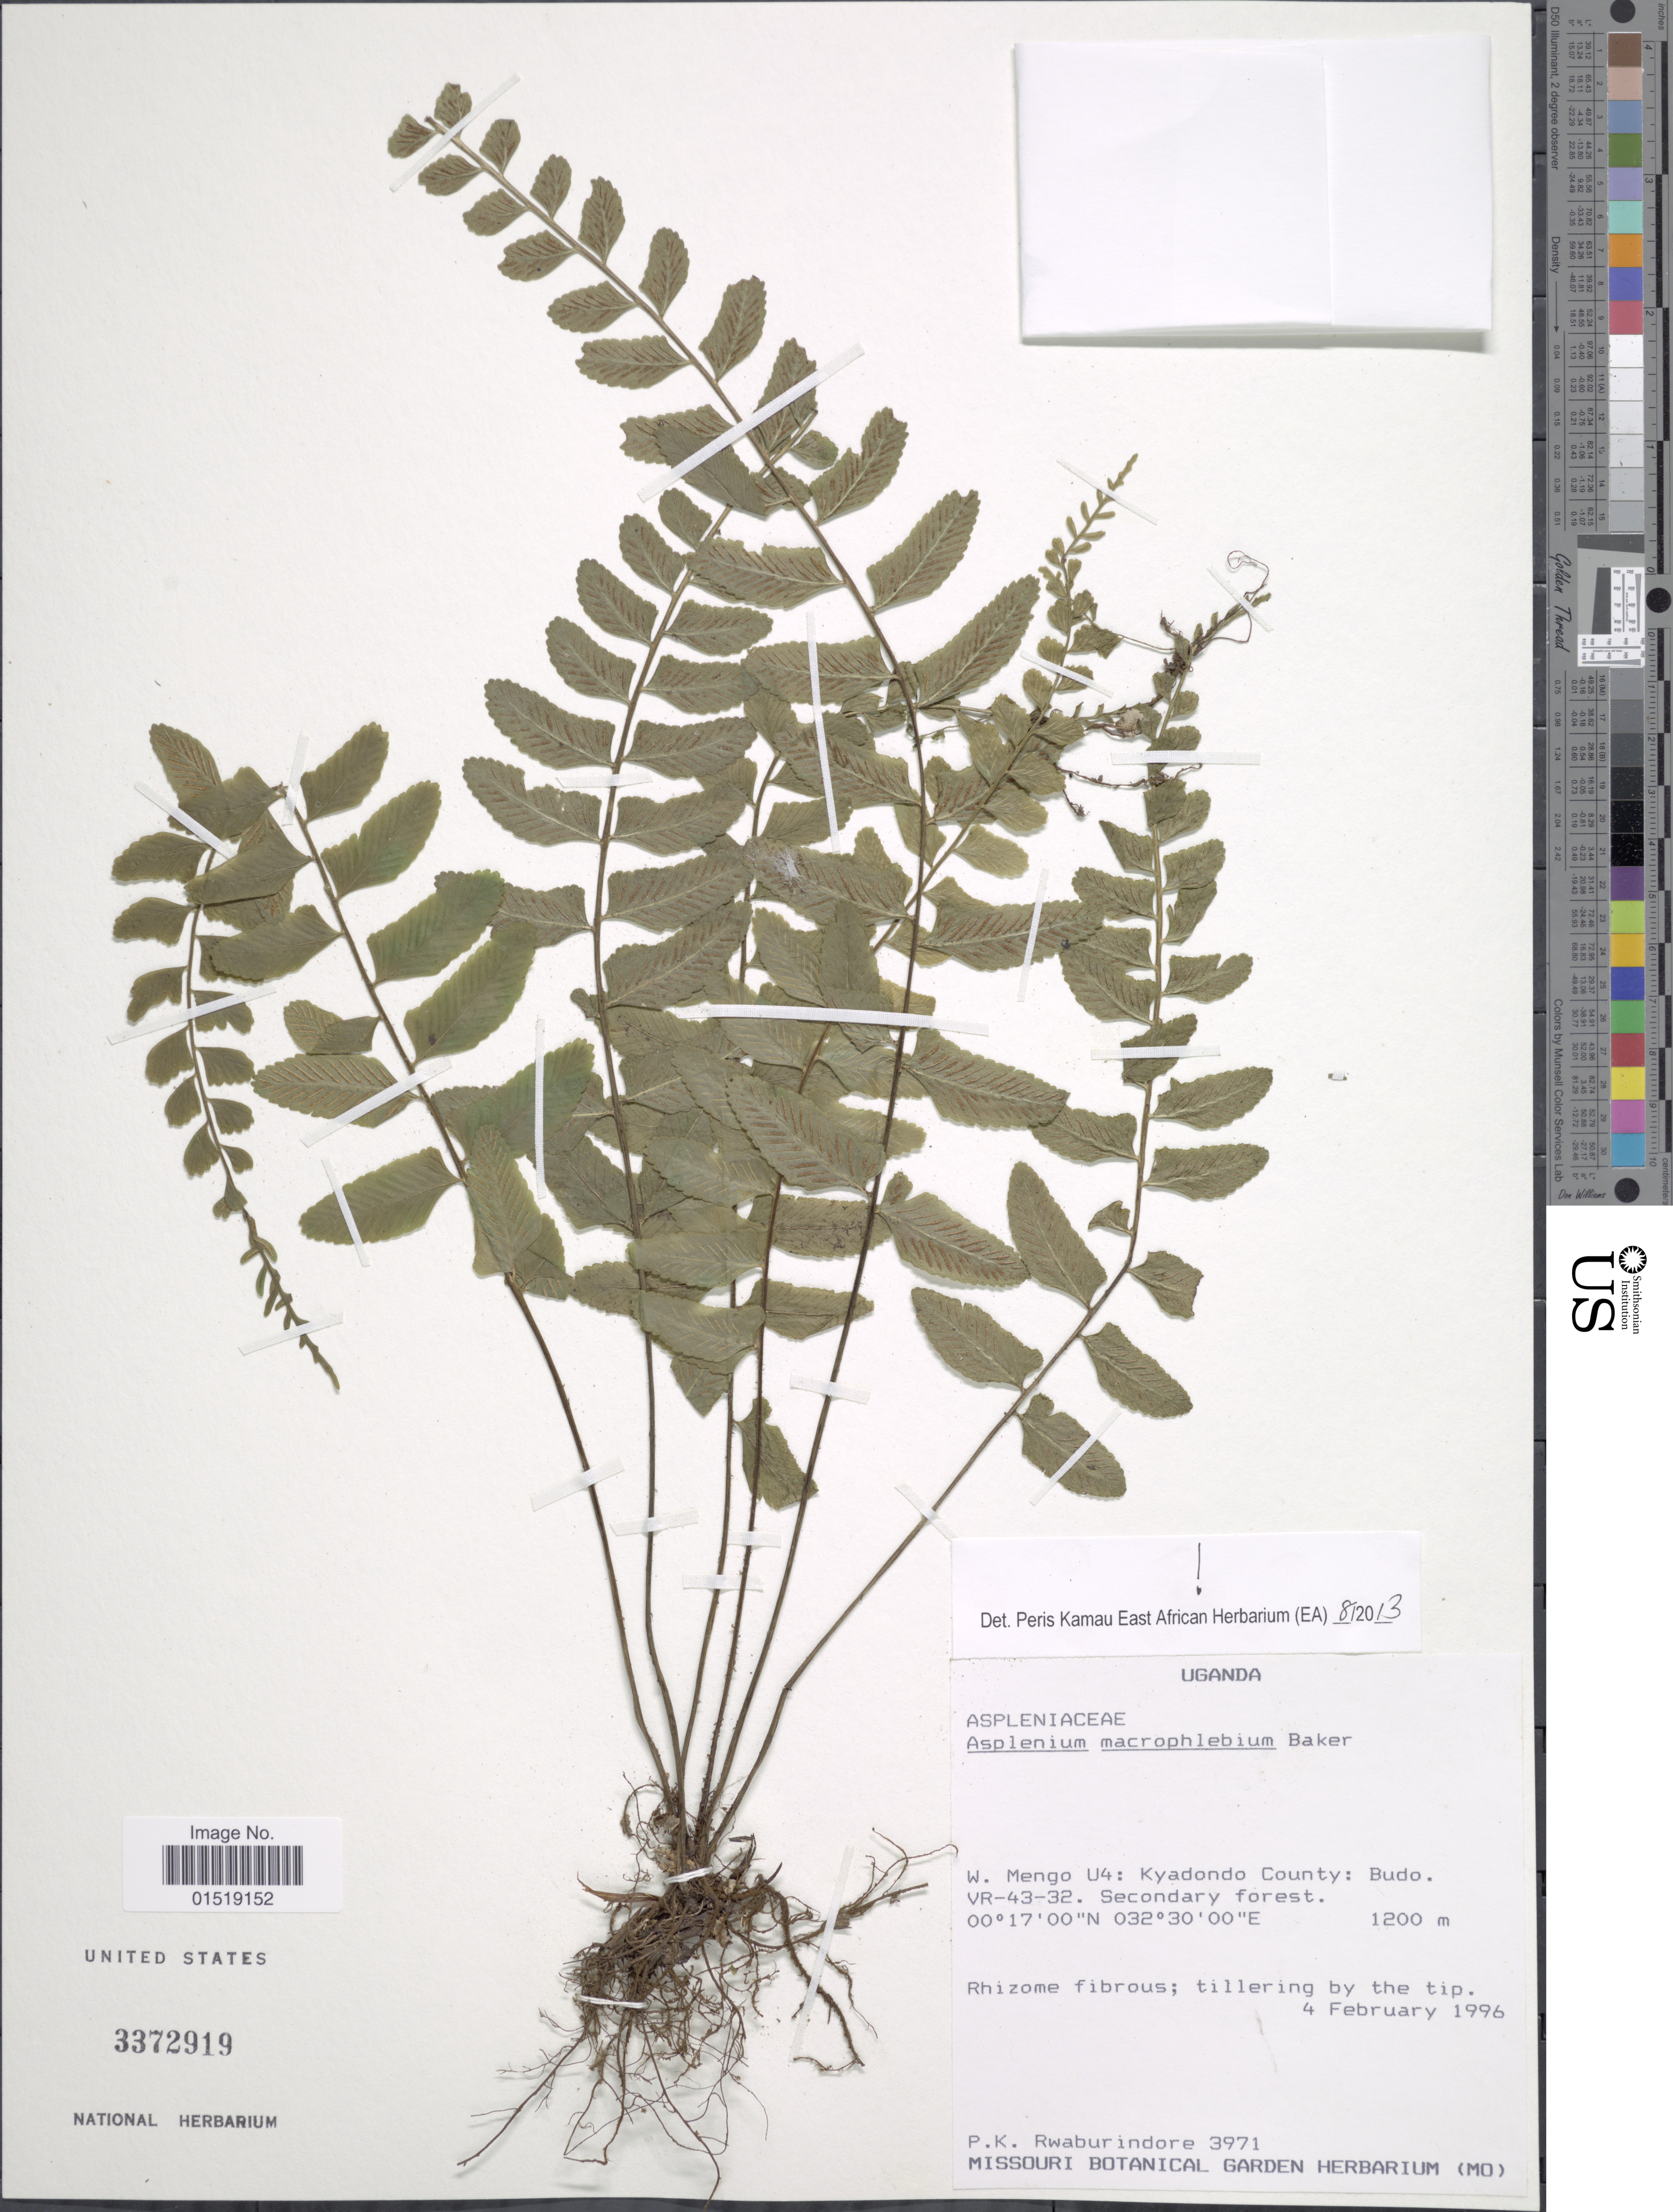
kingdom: Plantae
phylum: Tracheophyta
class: Polypodiopsida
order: Polypodiales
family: Aspleniaceae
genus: Asplenium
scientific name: Asplenium macrophlebium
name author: Baker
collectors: P. Rwaburindore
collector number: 3971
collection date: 1996-02-04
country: Uganda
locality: W. Mengo U4: Kyadondo County: Budo. VR-43-32.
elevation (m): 1200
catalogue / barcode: US 3372919